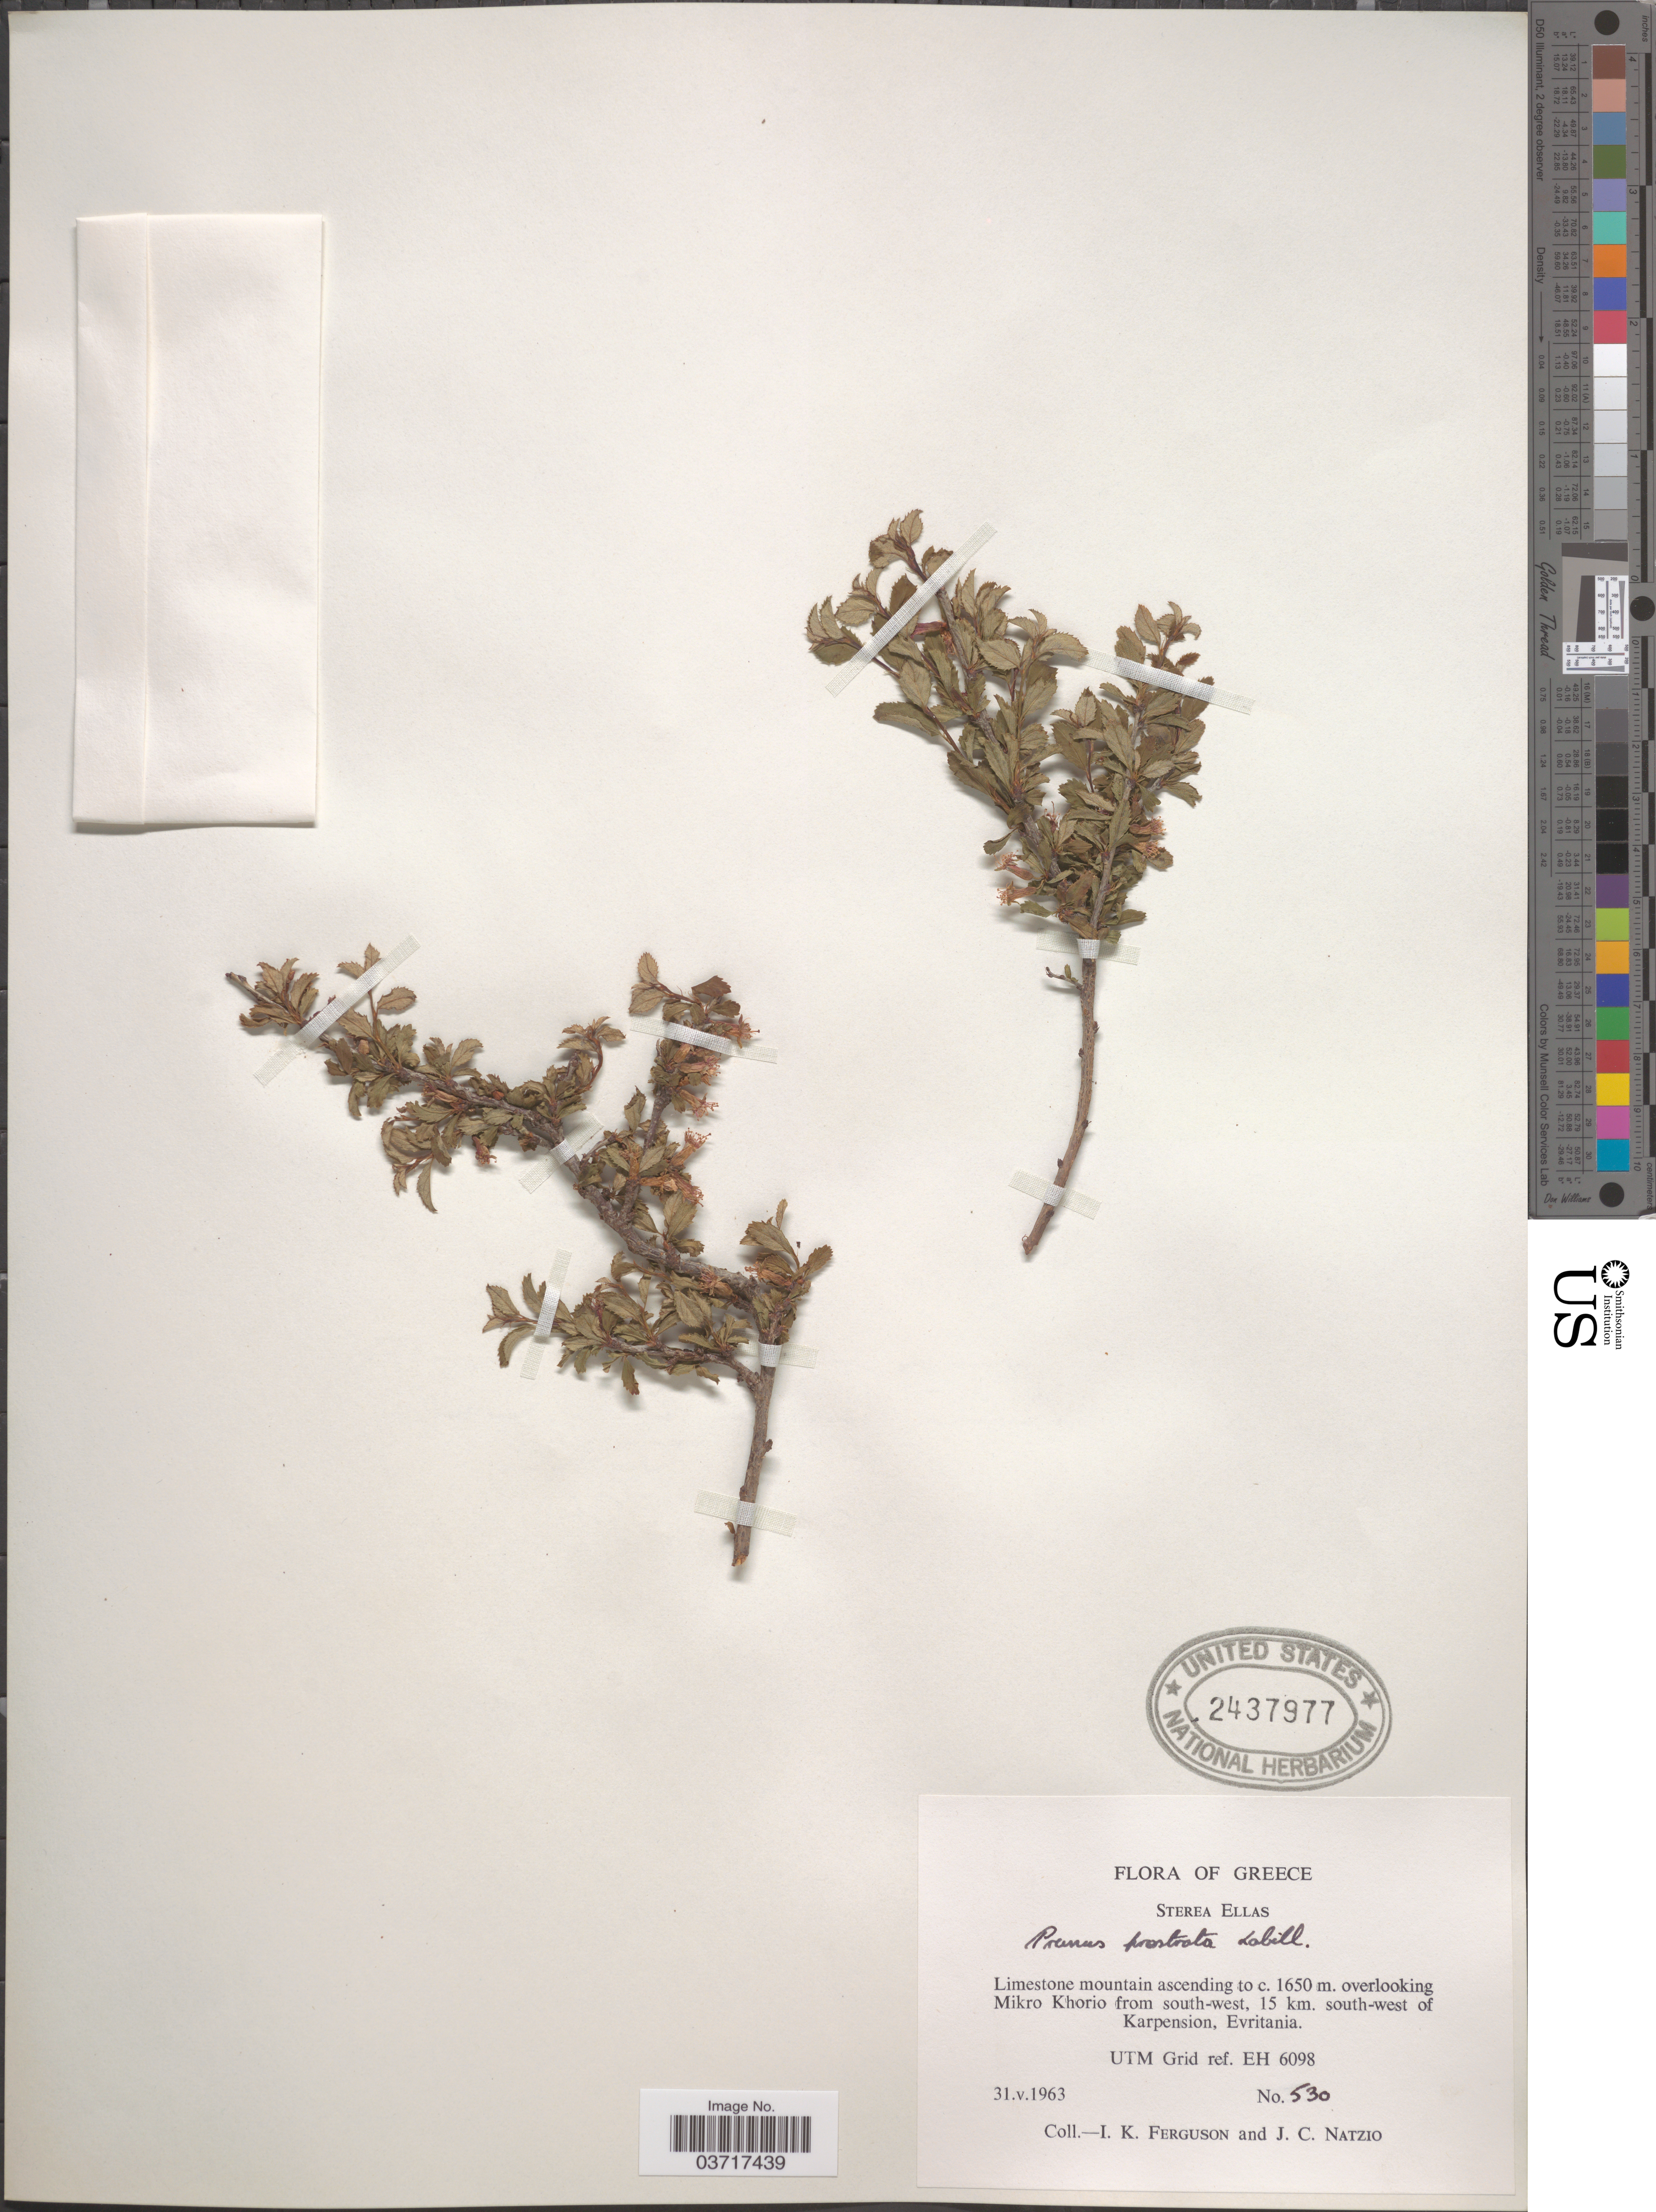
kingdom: Plantae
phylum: Tracheophyta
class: Magnoliopsida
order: Rosales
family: Rosaceae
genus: Prunus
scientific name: Prunus prostrata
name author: Labill.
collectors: I. K. Ferguson & J. Natzio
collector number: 530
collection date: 1963-05-31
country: Greece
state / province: Central Greece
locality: Sterea Ellas. Mikro Khorio from south-west, 15 km. south-west of Karpension, Evritania. UTM Grid ref. EH 6098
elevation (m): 1650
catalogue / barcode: US 2437977